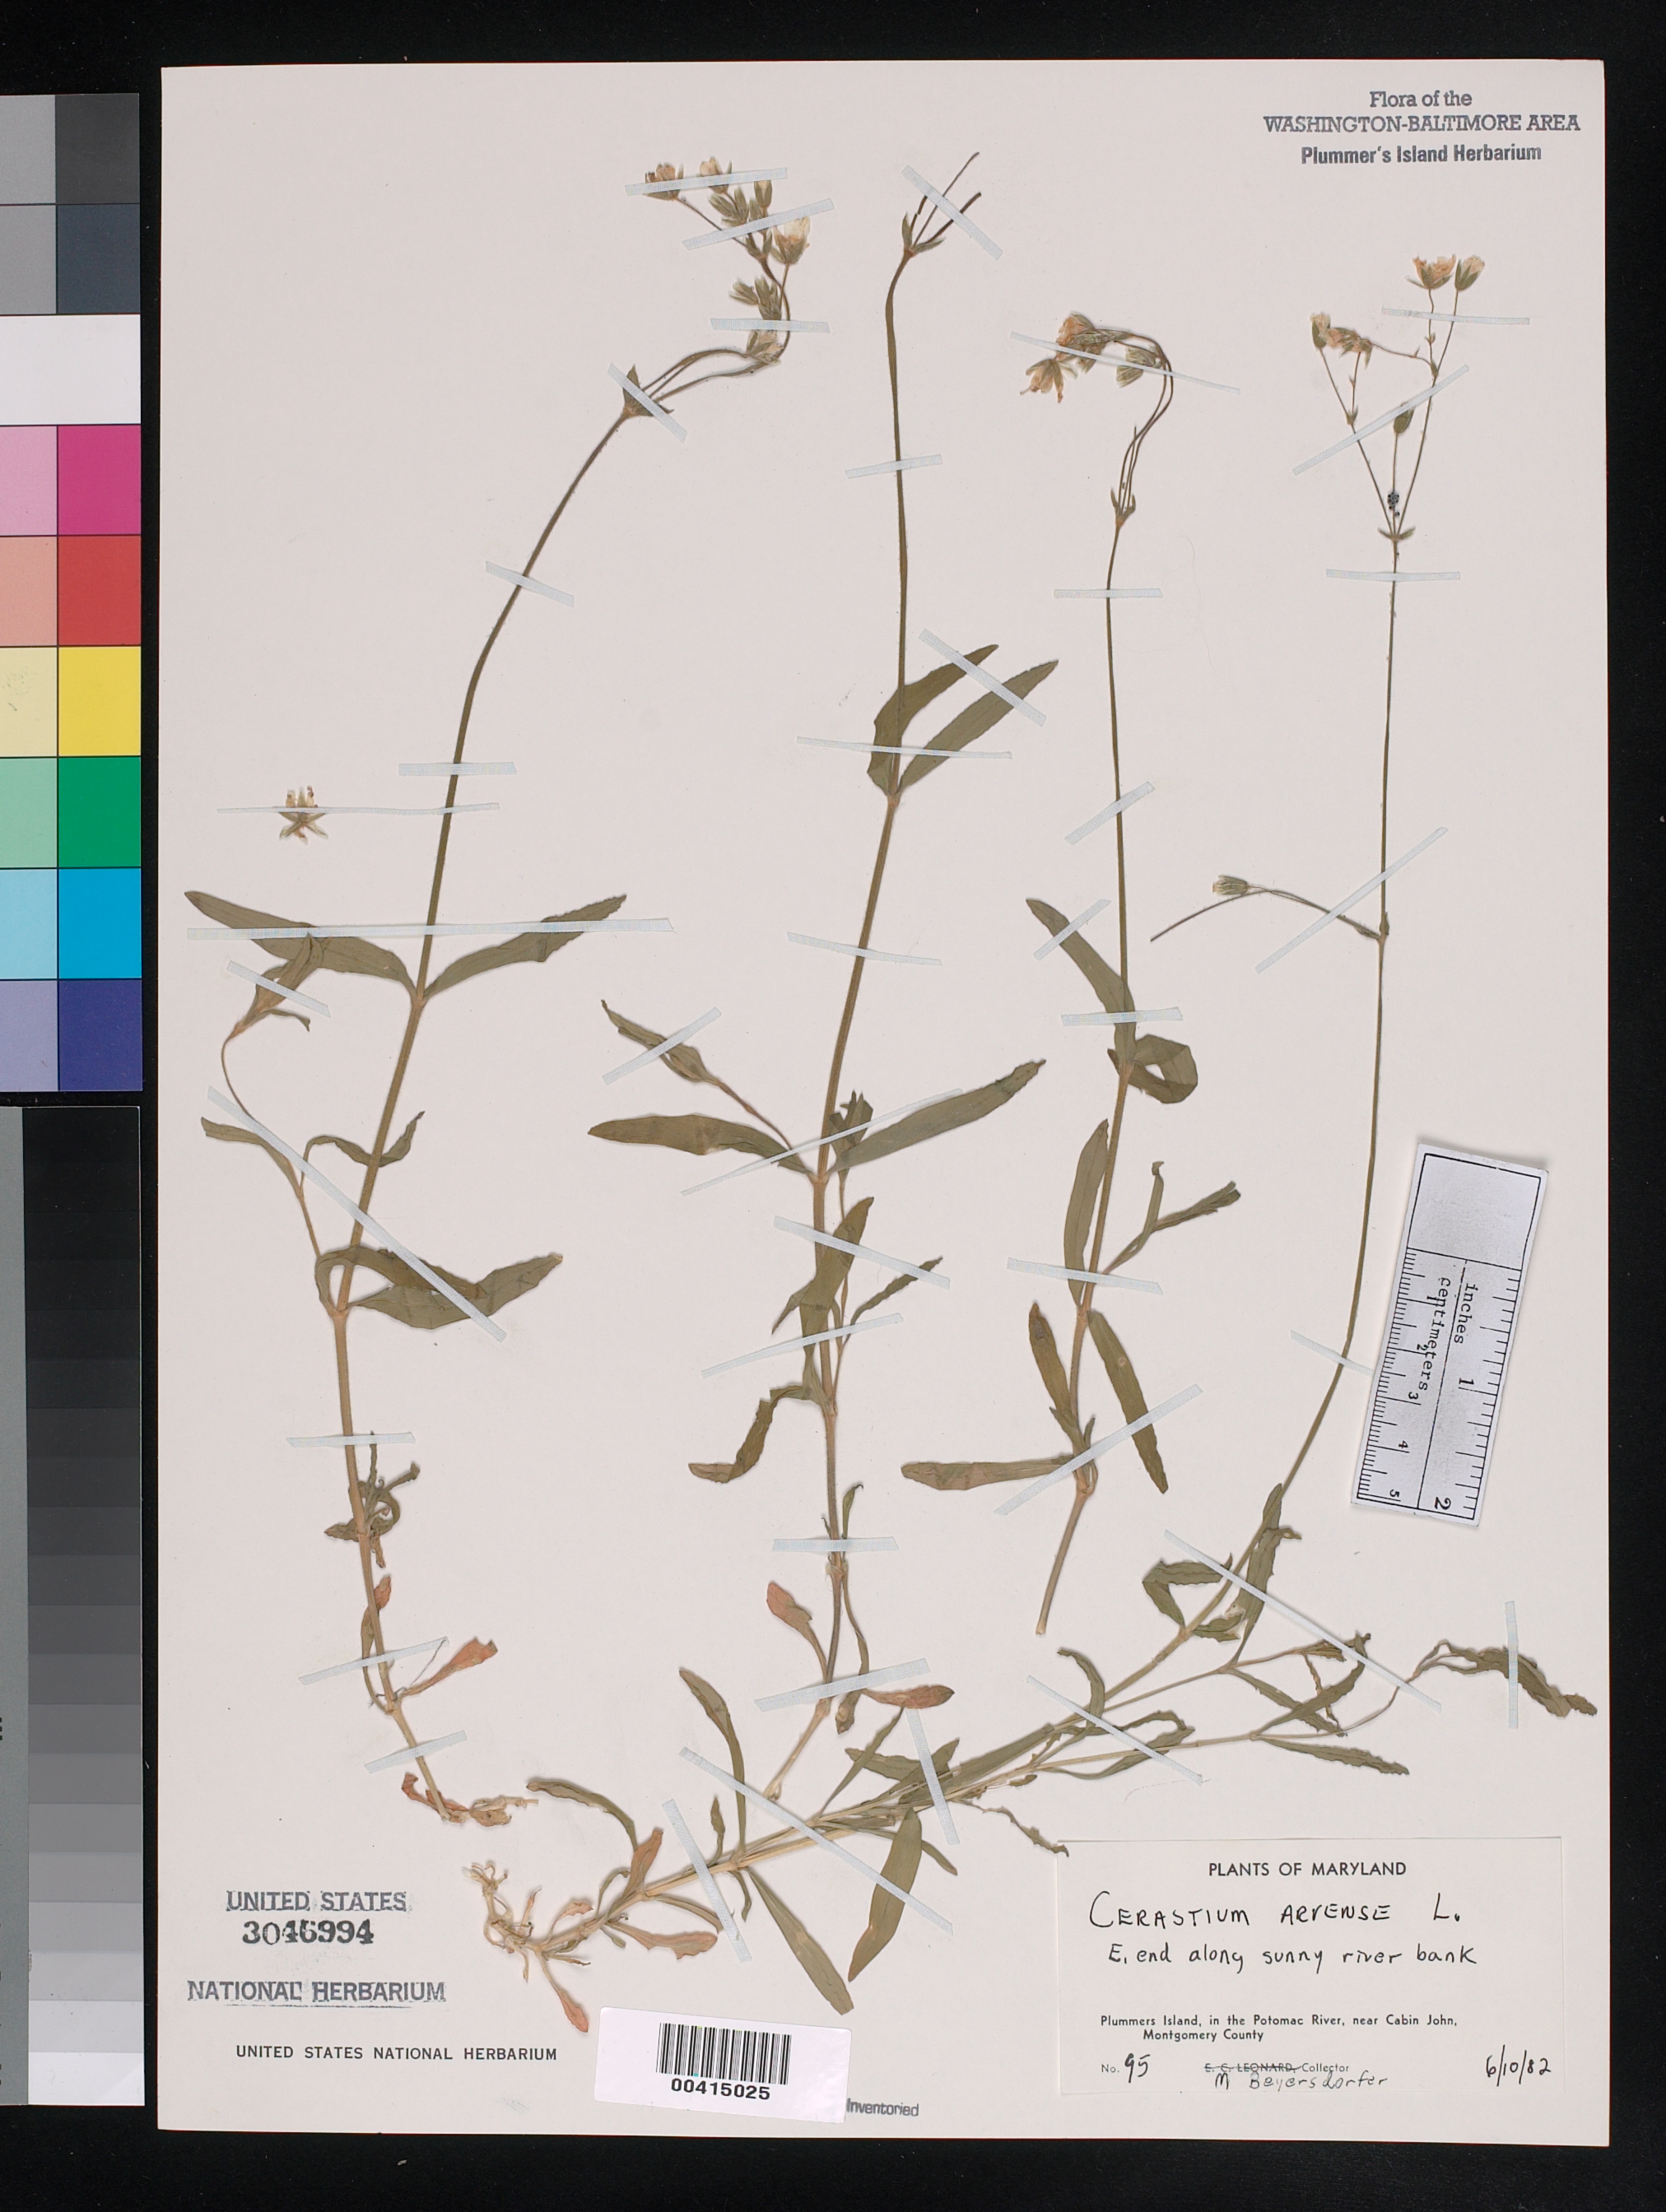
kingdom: Plantae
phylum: Tracheophyta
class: Magnoliopsida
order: Caryophyllales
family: Caryophyllaceae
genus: Cerastium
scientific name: Cerastium arvense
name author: L.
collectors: M. Beyersdorfer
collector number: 95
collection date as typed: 10 Jun 1982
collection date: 1982-06-10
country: United States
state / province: Maryland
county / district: Montgomery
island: Plummers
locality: Plummer's Island; E. end C. & O. Canal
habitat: Along sunny river bank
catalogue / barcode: US 3046994